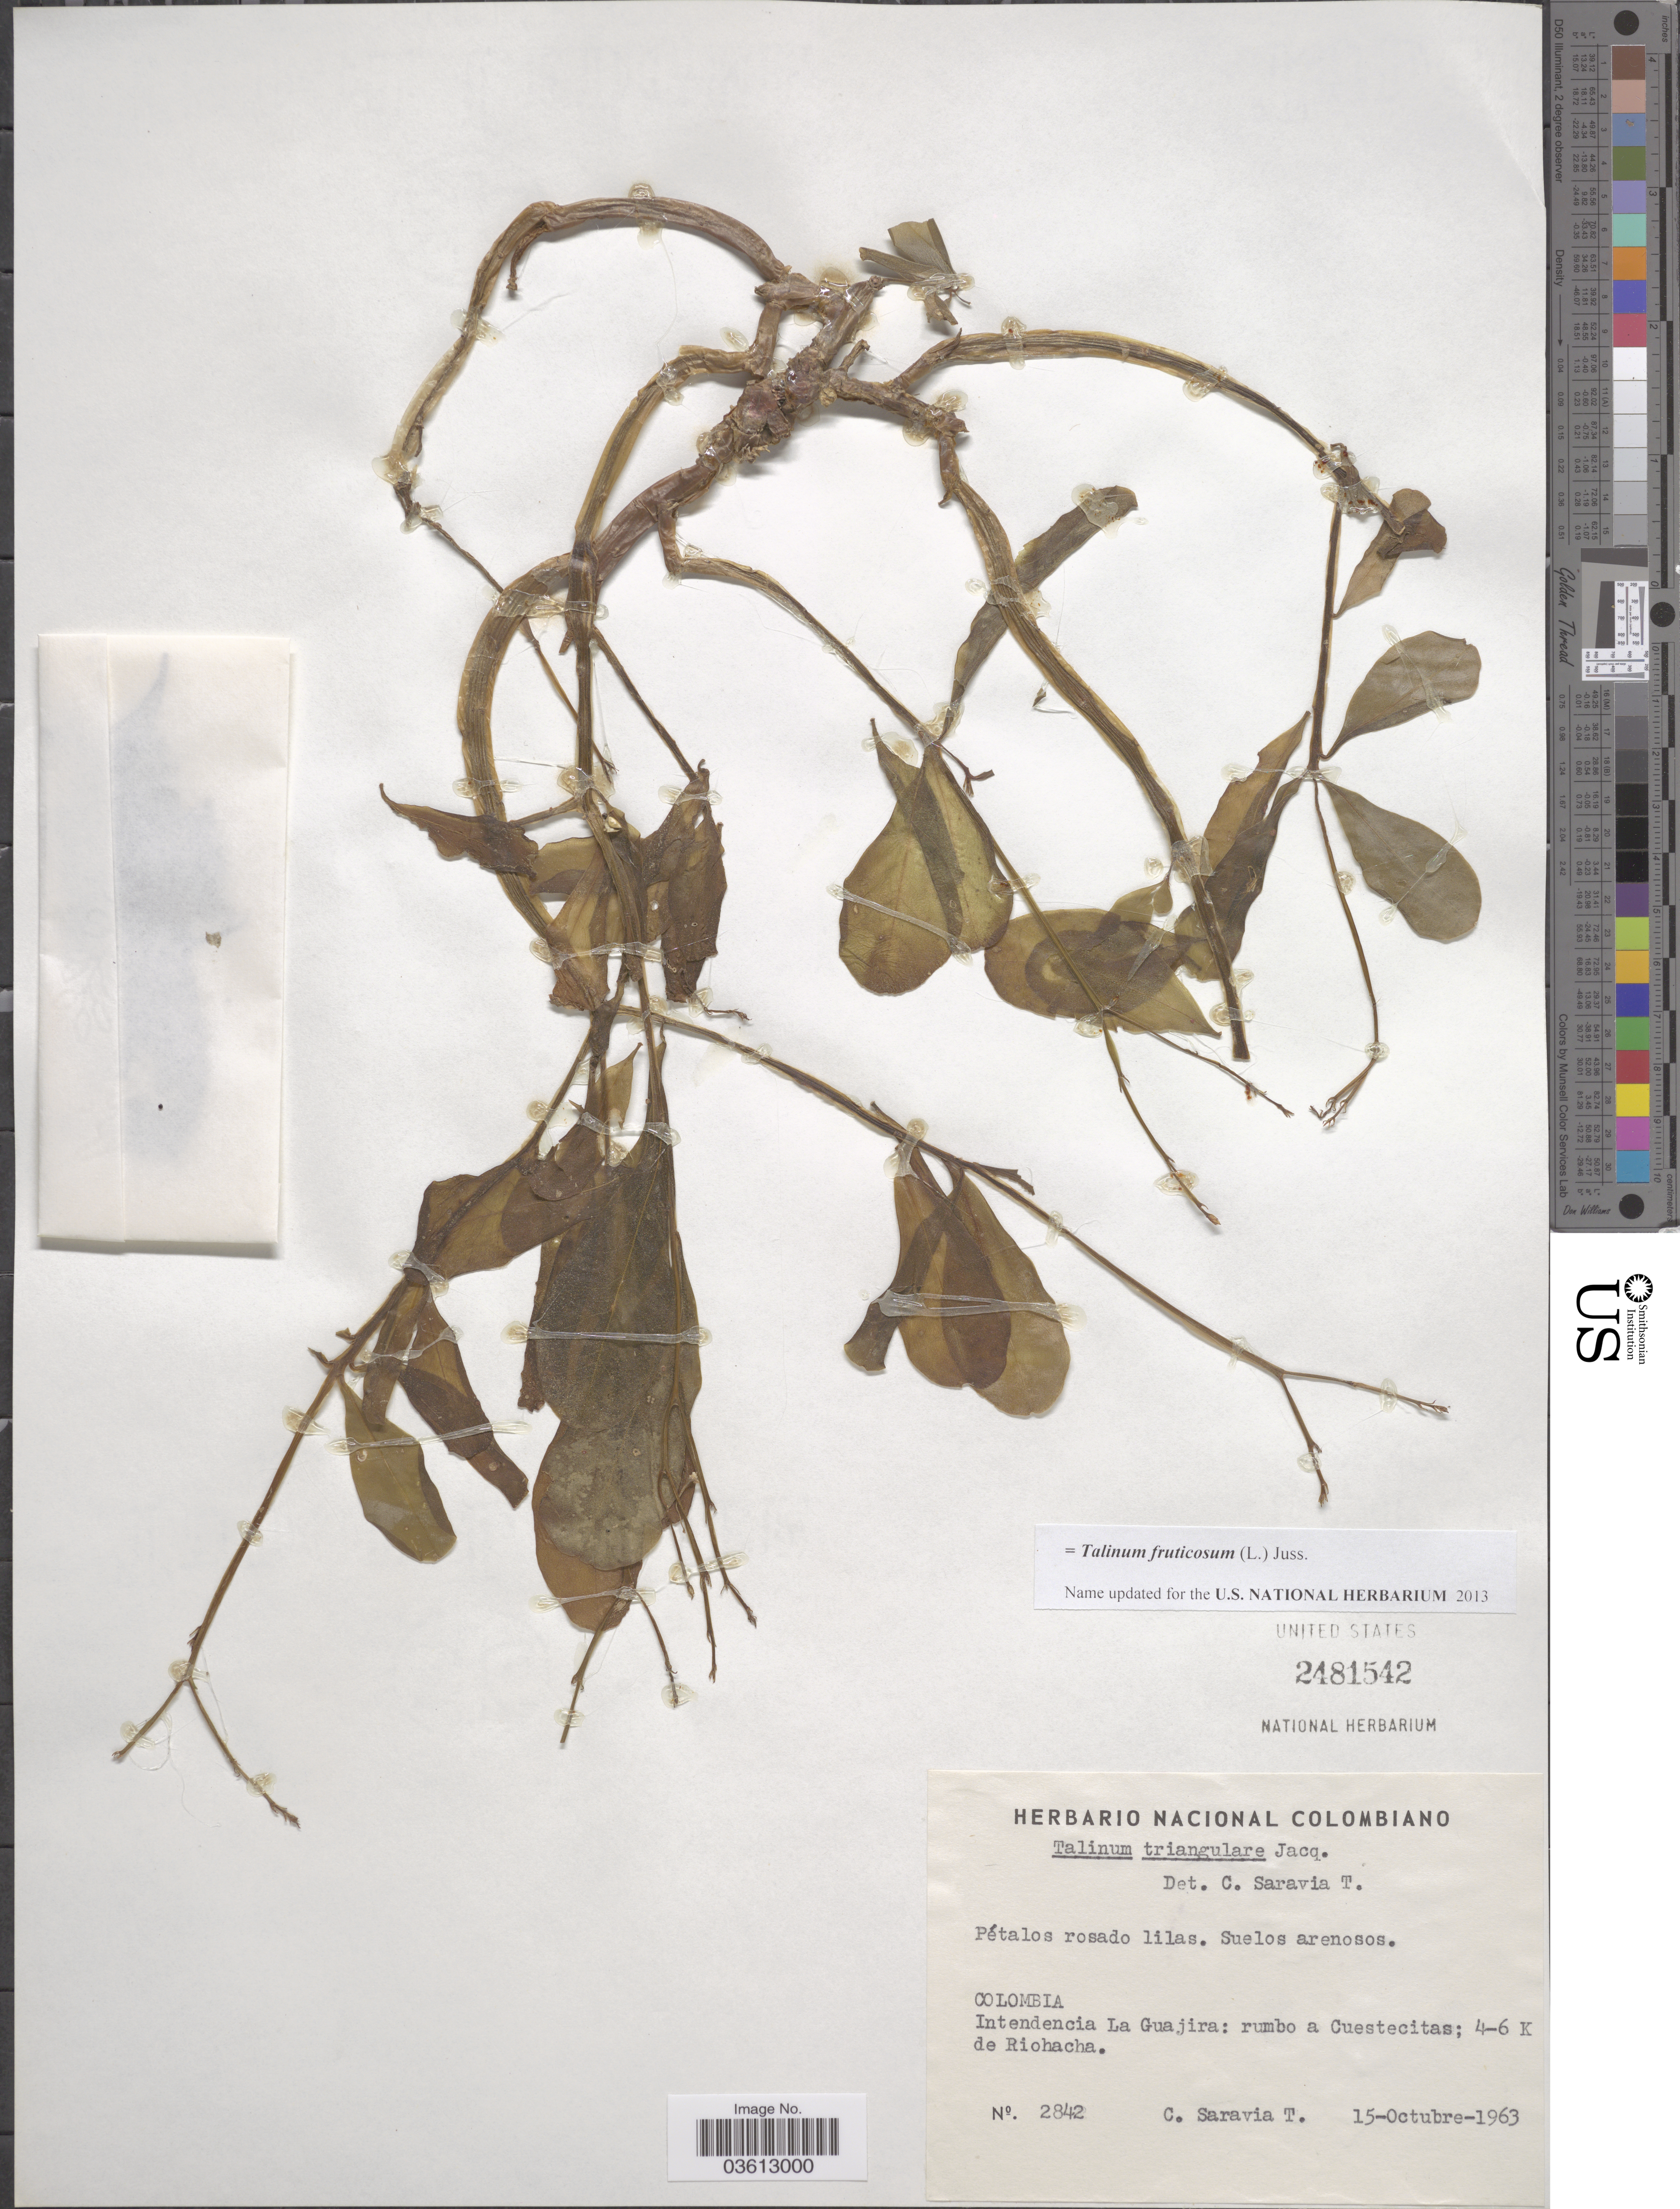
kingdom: Plantae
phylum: Tracheophyta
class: Magnoliopsida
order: Caryophyllales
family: Talinaceae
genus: Talinum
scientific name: Talinum fruticosum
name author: (L.) Juss.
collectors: C. Saravia T.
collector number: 2842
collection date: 1963-10-15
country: Colombia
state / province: La Guajira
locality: Intendencia La Guajira: rumbo a Cuestecitas; 4-6 K de Riohacha.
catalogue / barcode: US 2481542